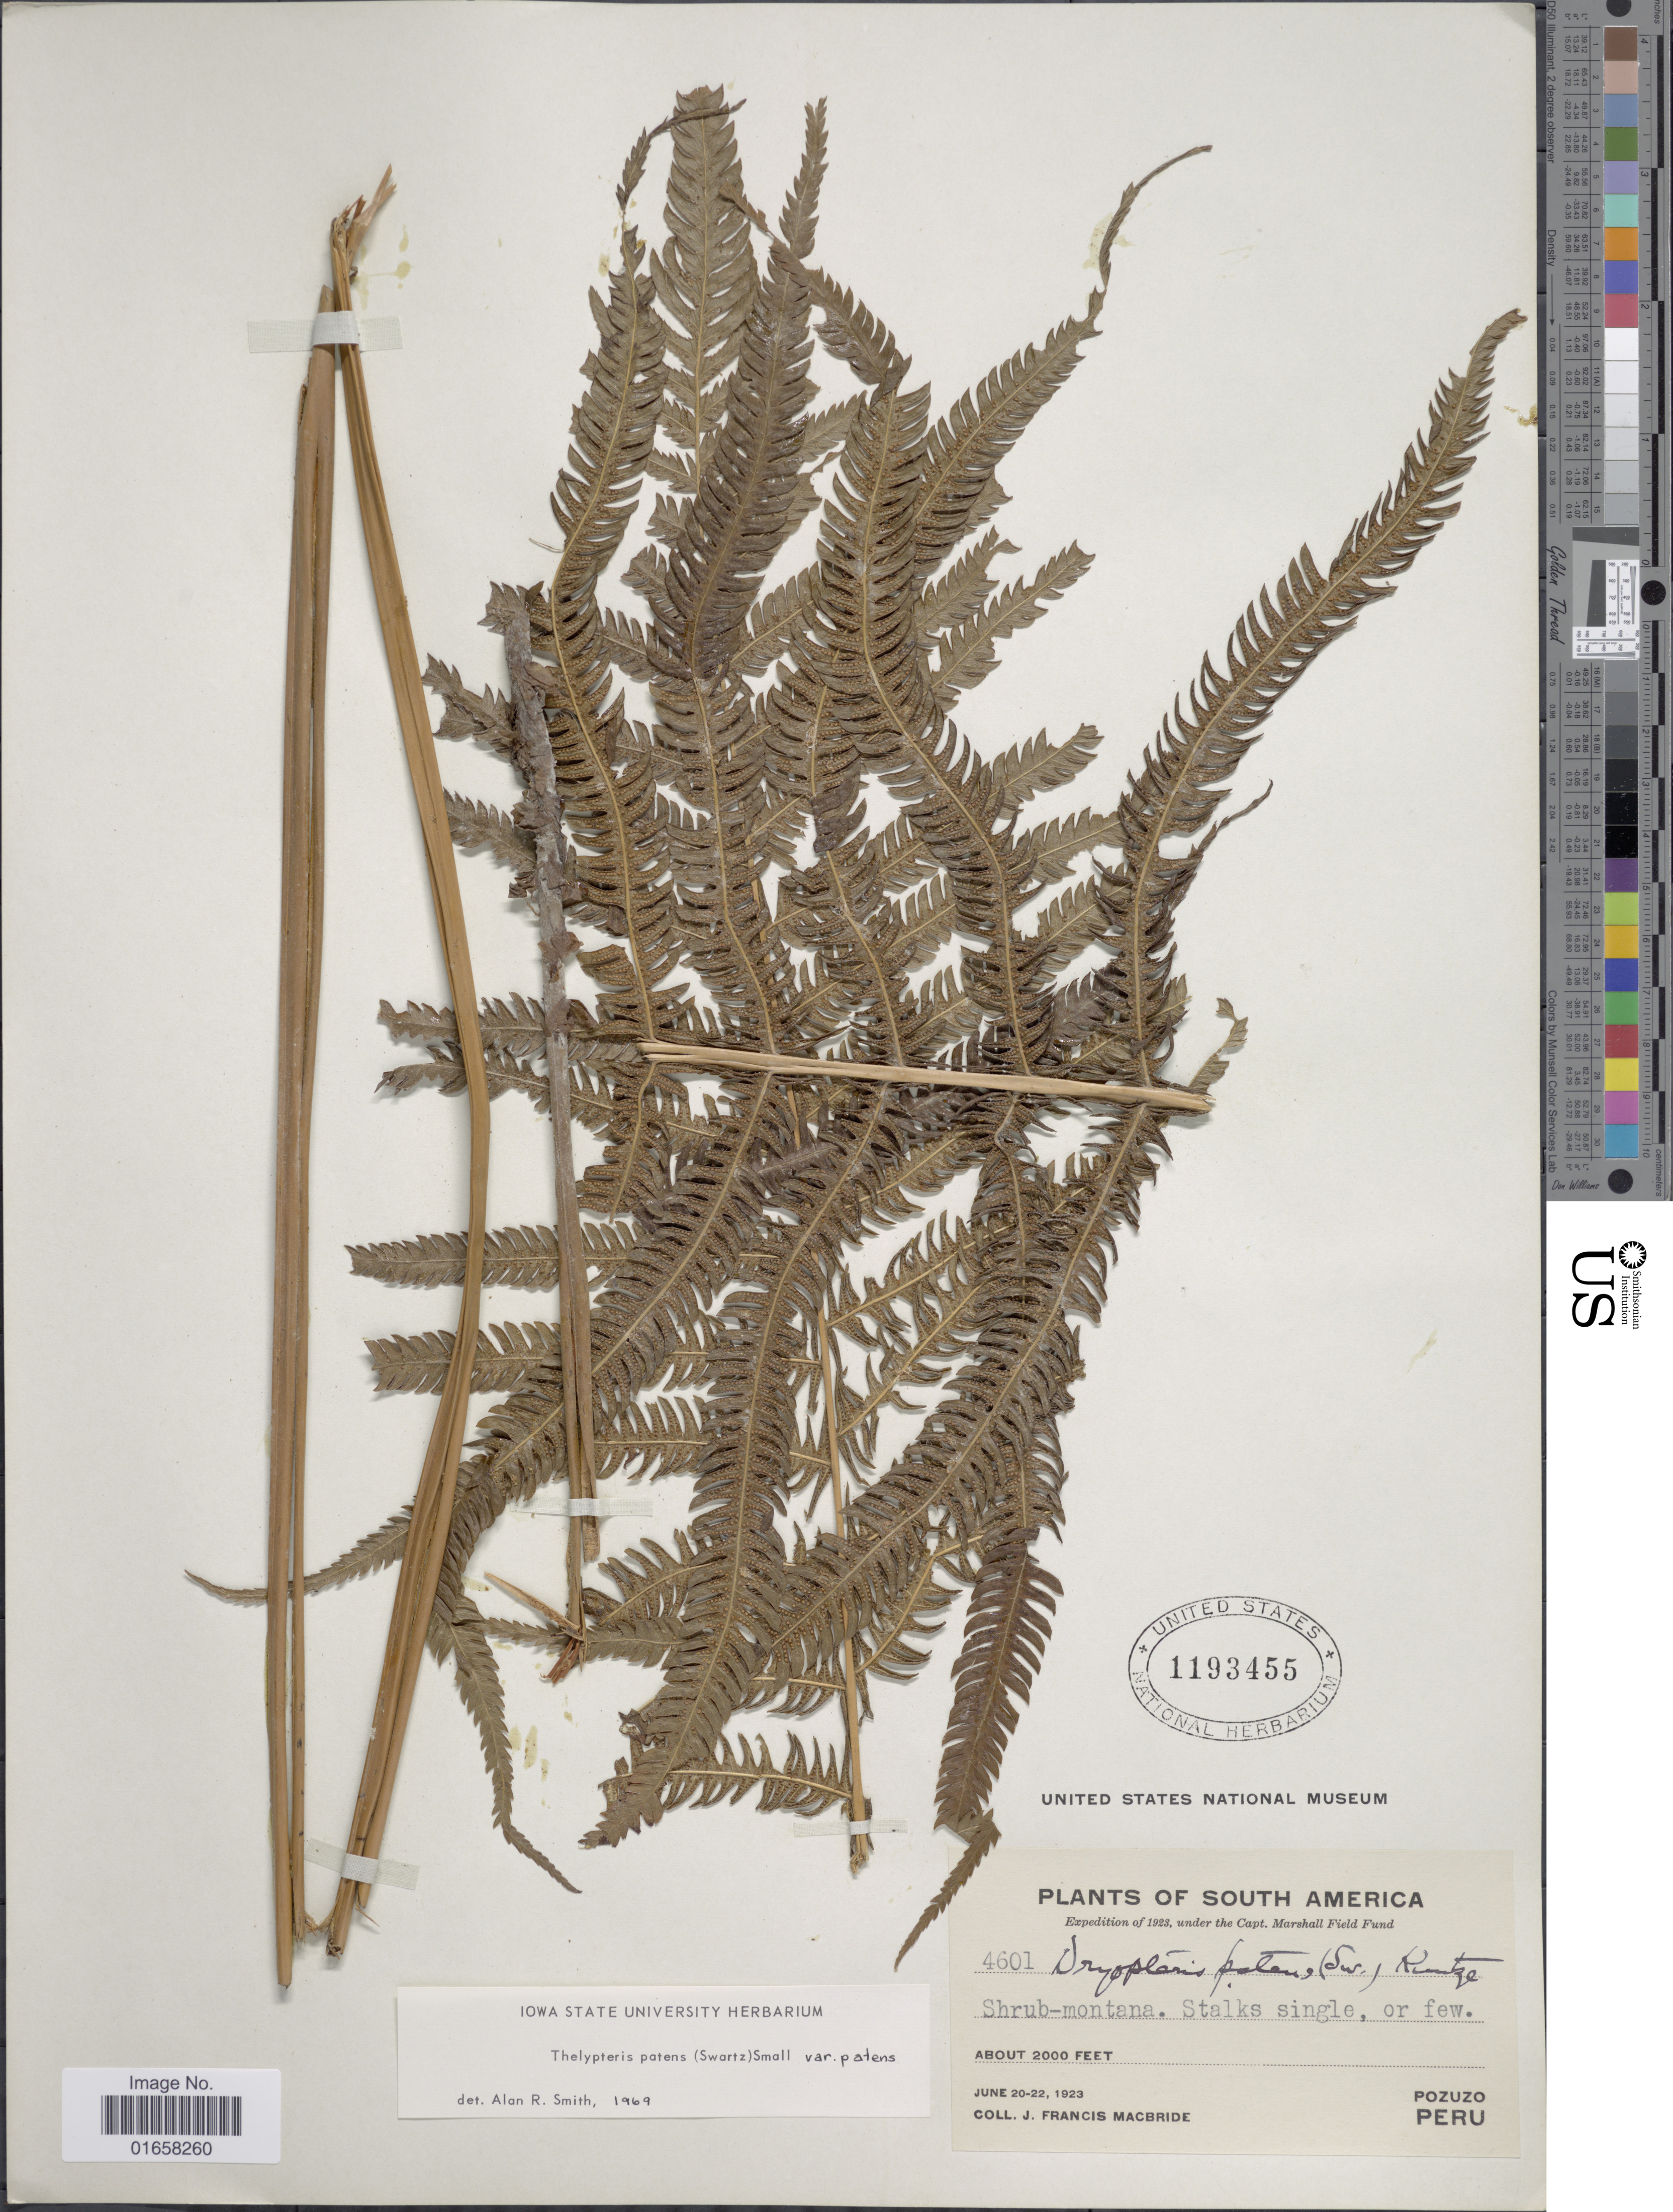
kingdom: Plantae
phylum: Tracheophyta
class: Polypodiopsida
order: Polypodiales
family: Thelypteridaceae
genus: Christella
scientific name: Christella patens var. patens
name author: (Sw.) Holttum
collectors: J. F. Macbride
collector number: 4601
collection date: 1923-06-20/1923-06-22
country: Peru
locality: Pozuzo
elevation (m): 610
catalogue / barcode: US 1193455